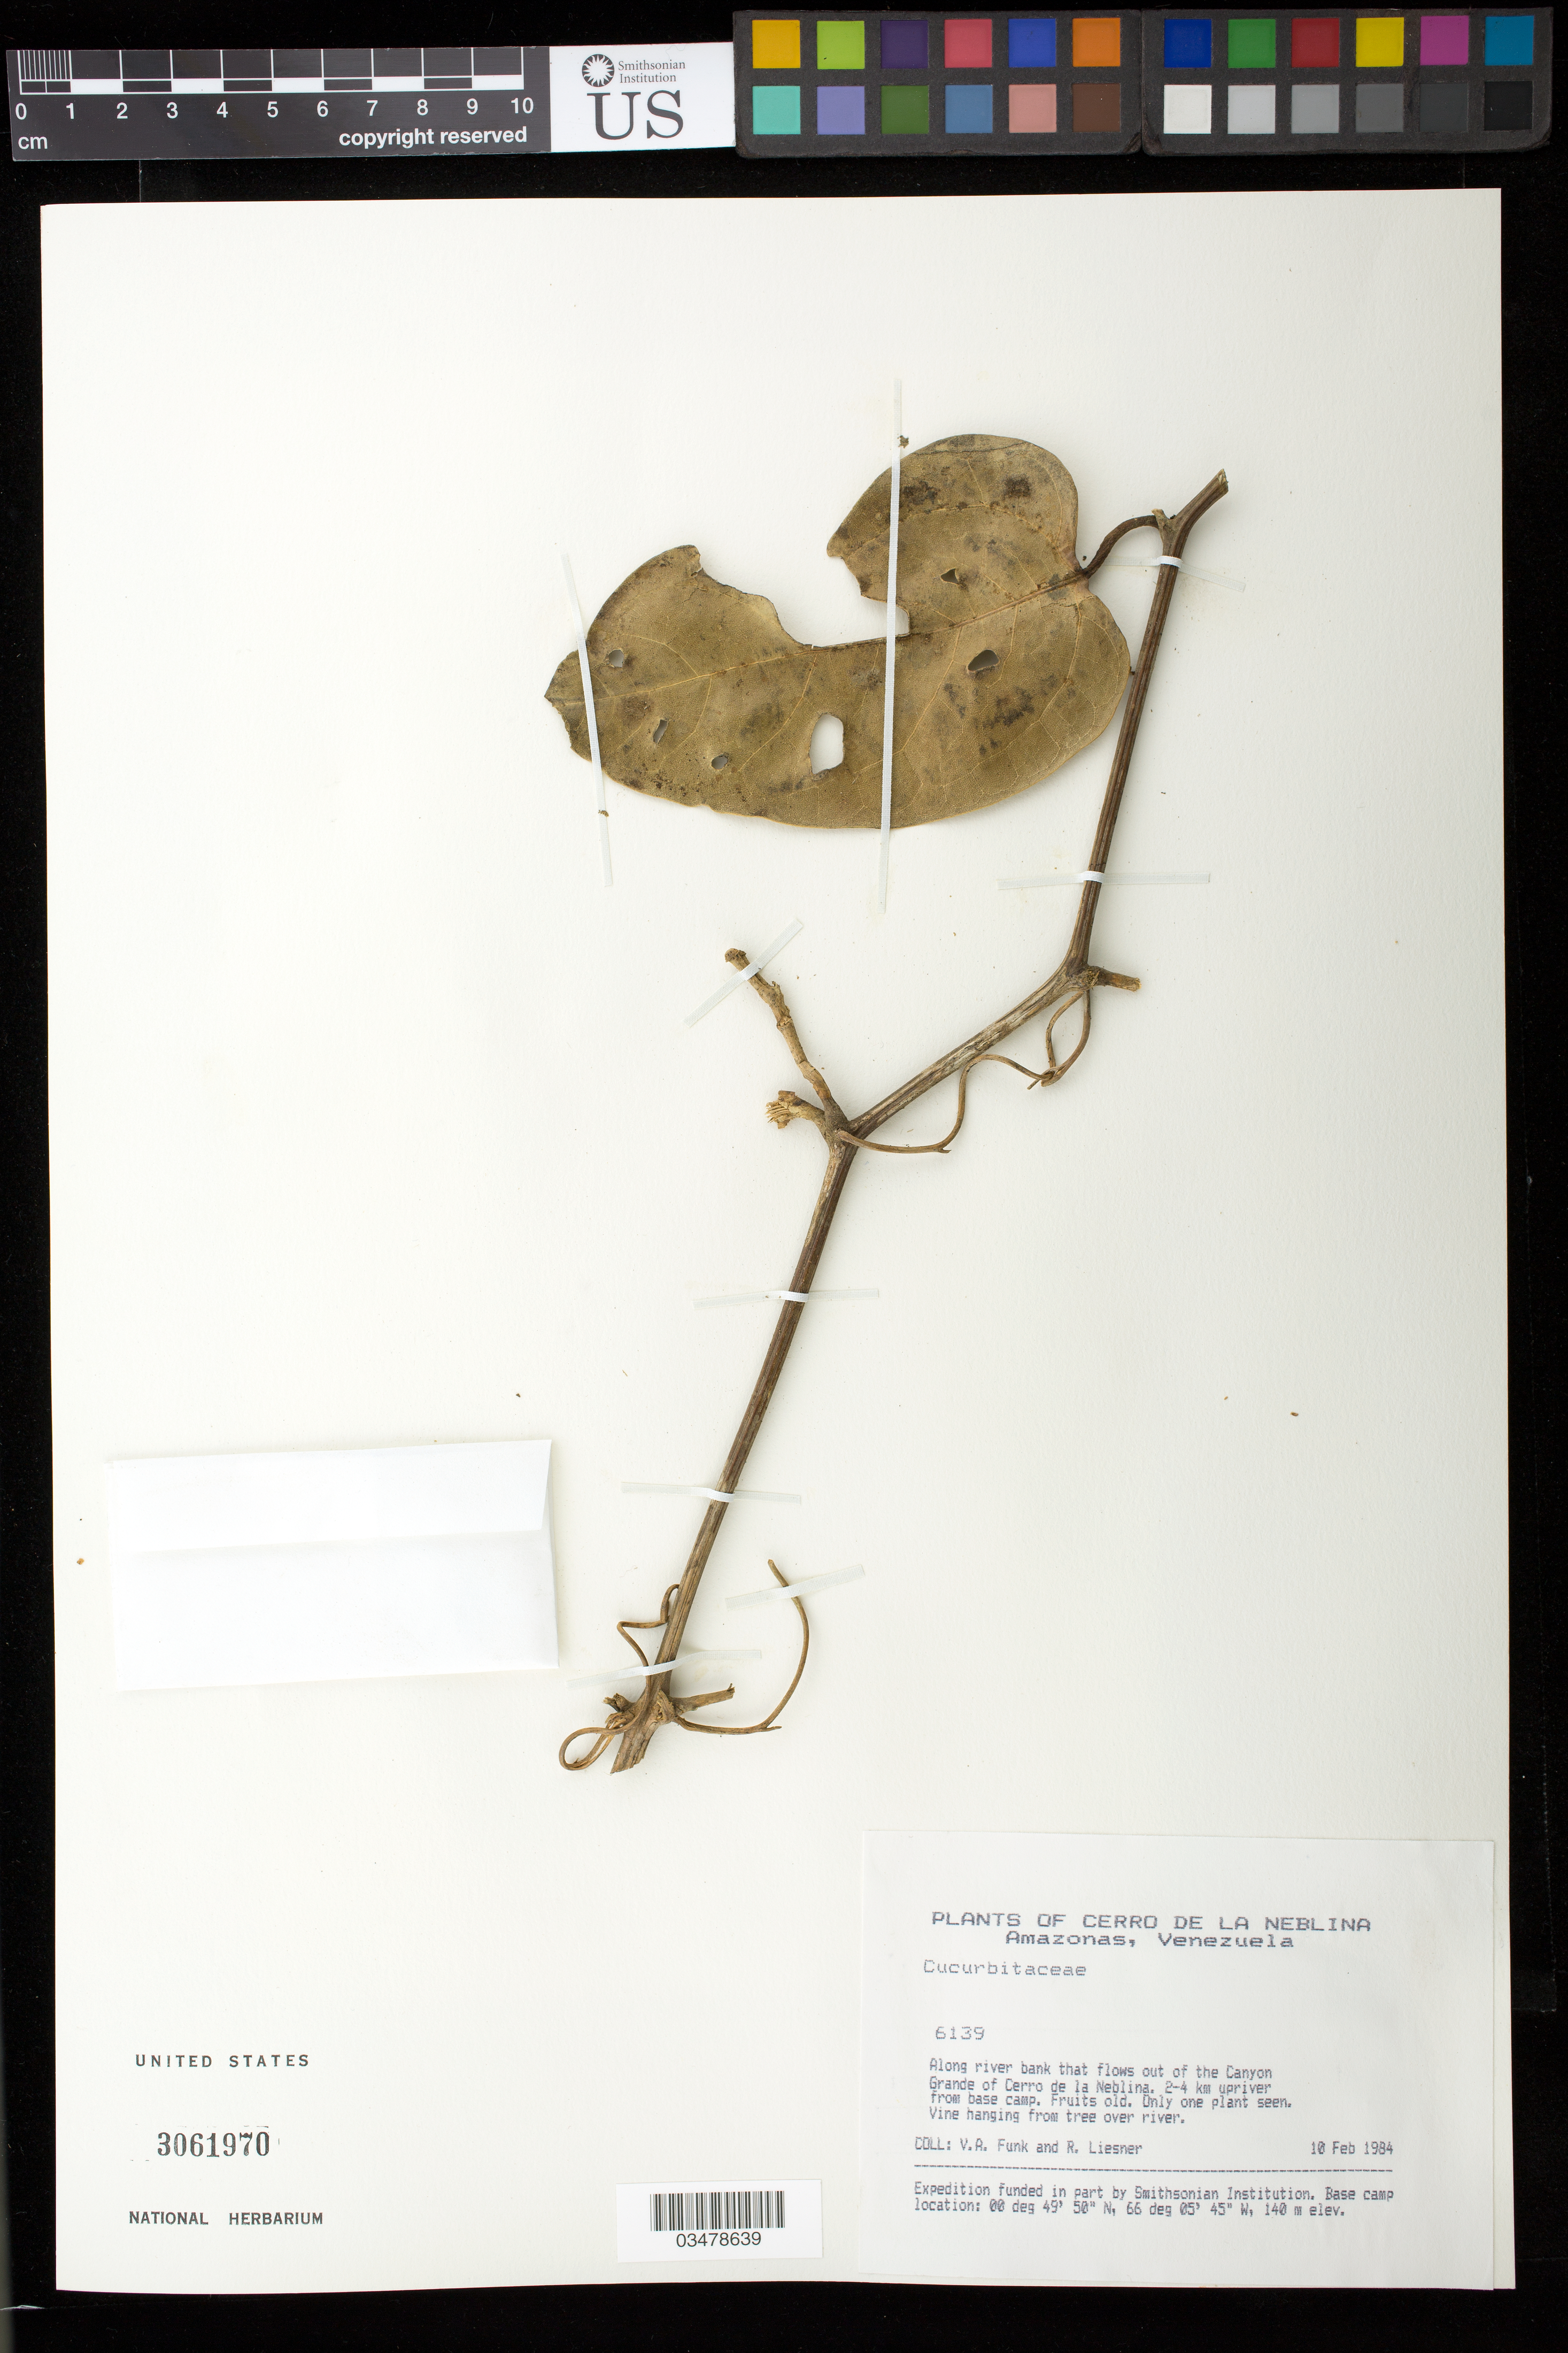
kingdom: Plantae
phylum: Tracheophyta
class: Magnoliopsida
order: Cucurbitales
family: Cucurbitaceae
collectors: V. Funk & R. L. Liesner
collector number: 6139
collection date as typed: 10 Feb 1984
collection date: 1984-02-10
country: Venezuela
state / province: Amazonas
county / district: Río Negro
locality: Canyon Grande, Cerro de la Neblina, 2-4 km upriver from base camp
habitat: Over river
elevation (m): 140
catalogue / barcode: US 3061970